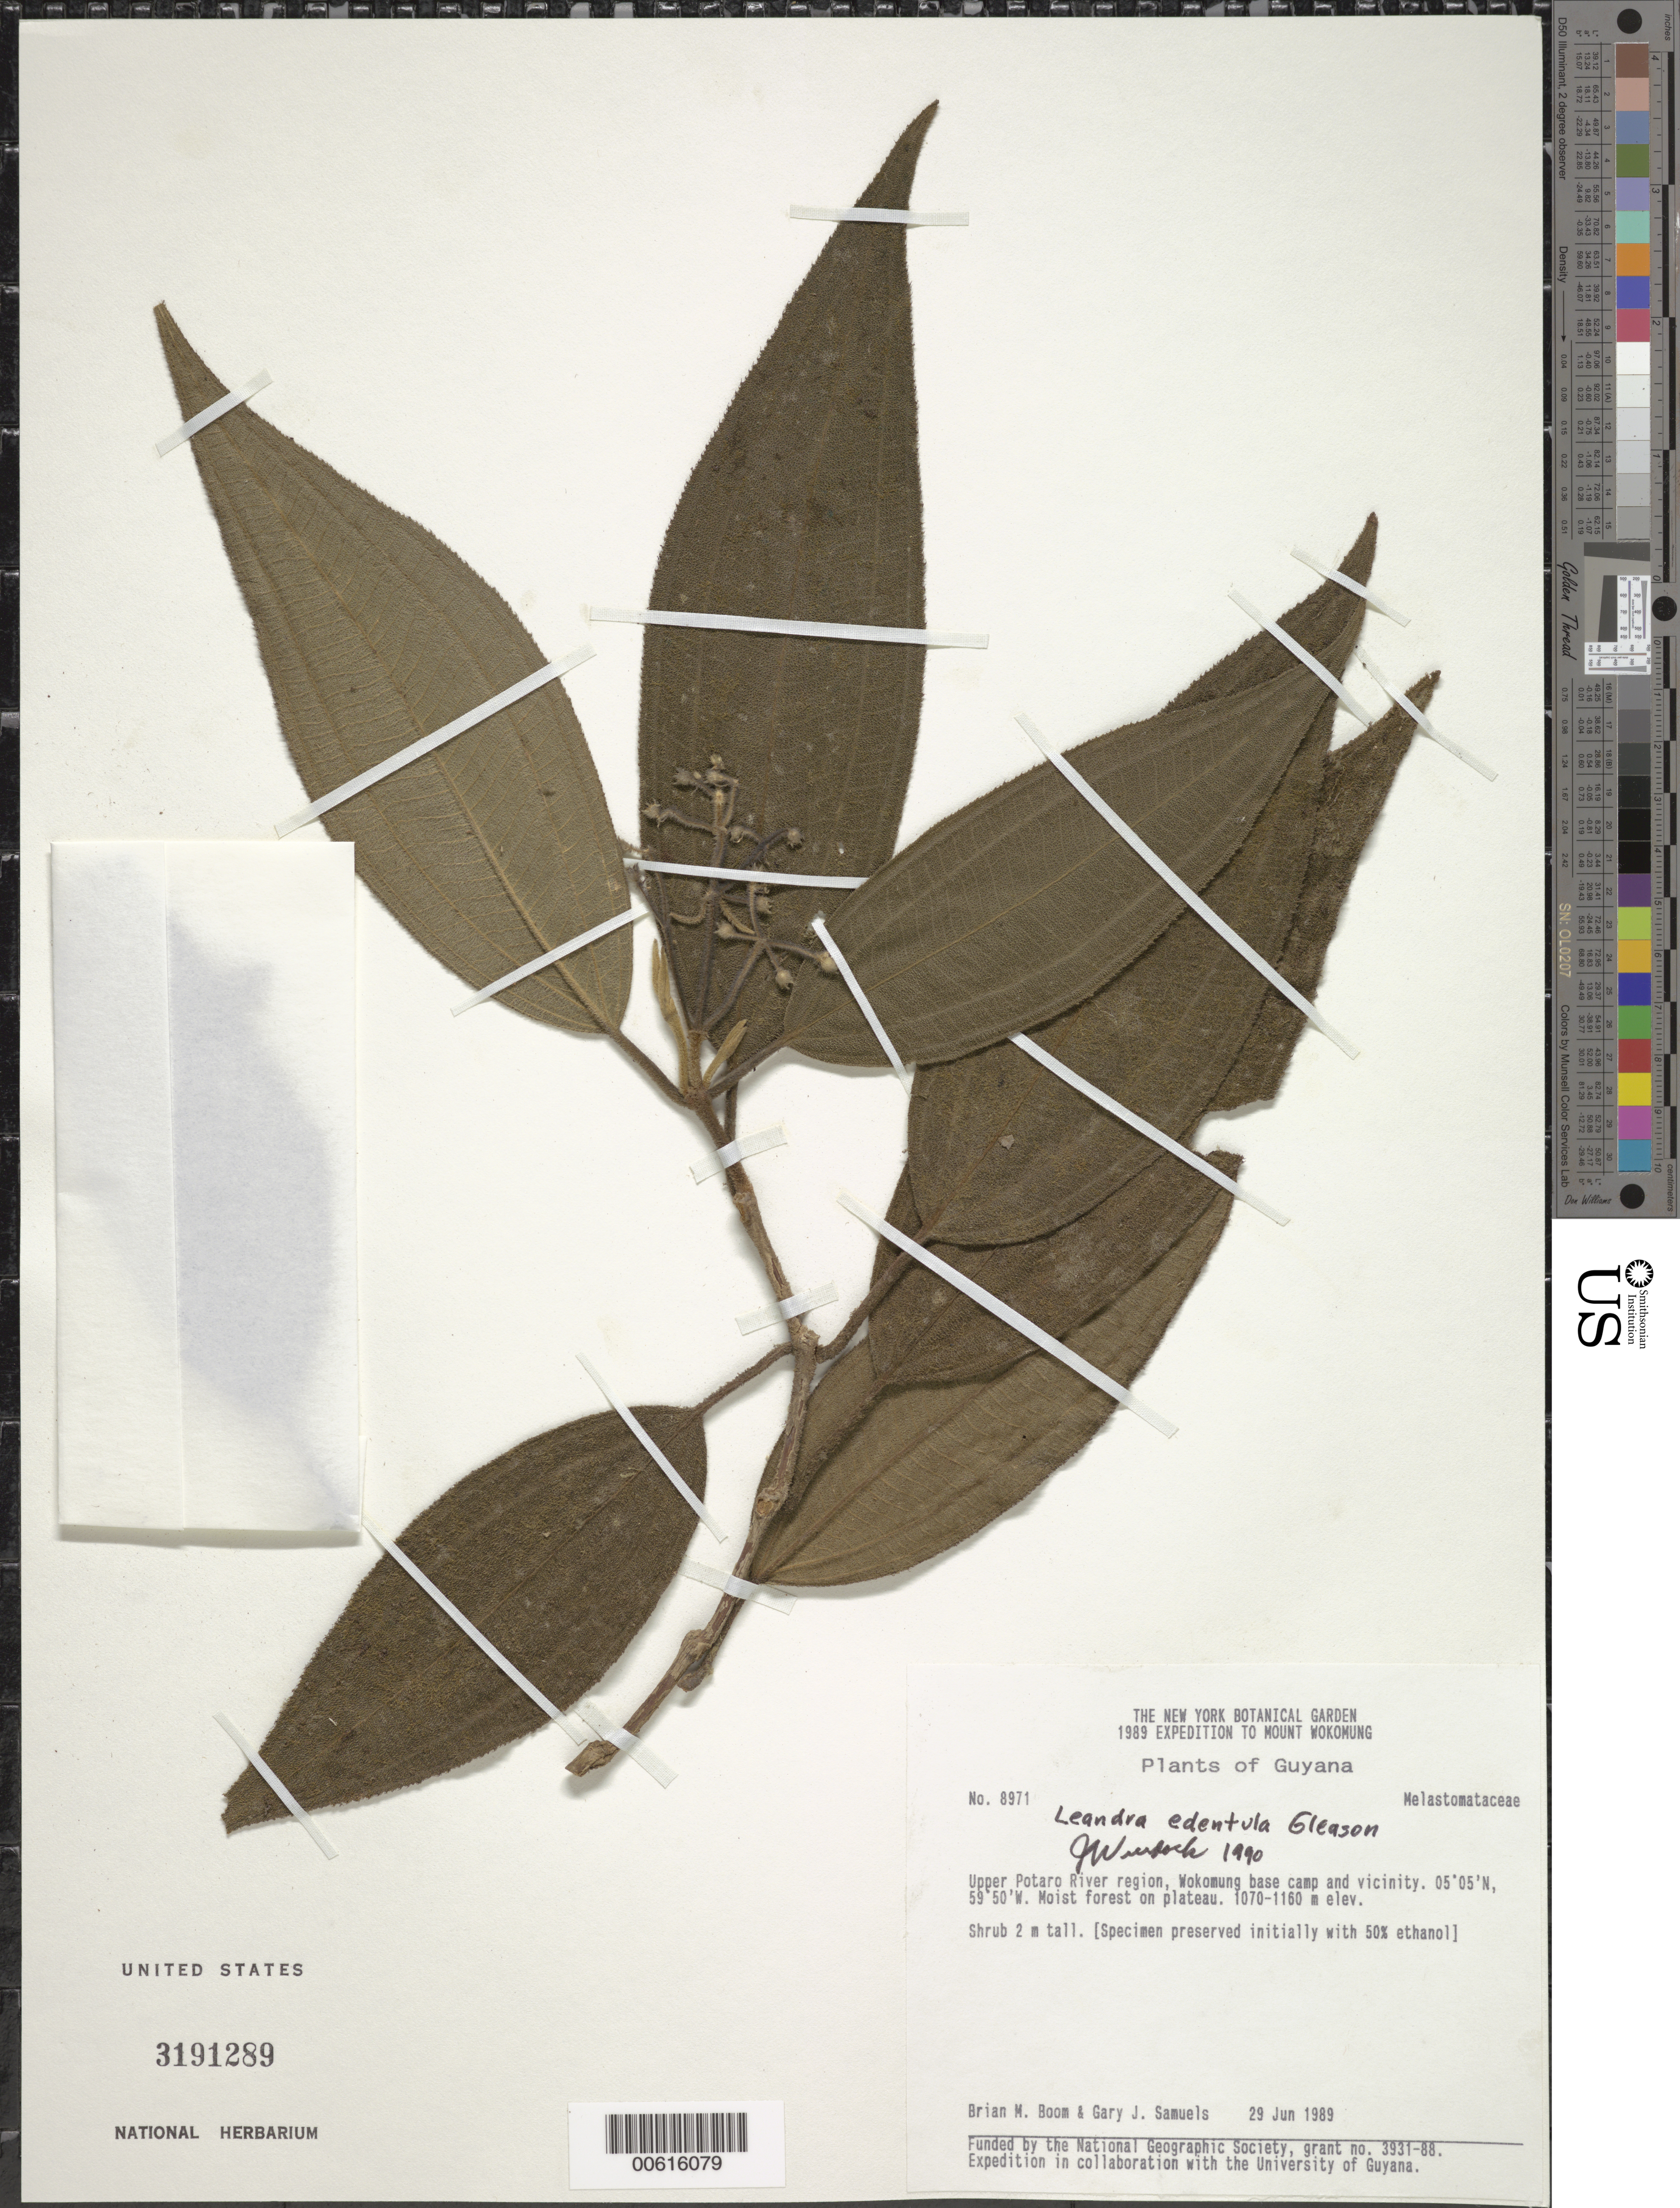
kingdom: Plantae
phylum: Tracheophyta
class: Magnoliopsida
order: Myrtales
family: Melastomataceae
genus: Leandra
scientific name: Leandra edentula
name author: Gleason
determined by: Wurdack, John J., (US), US (UNITED STATES)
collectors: B. M. Boom & G. Samuels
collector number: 8971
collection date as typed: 29-Jun-89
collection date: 1989-06-29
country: Guyana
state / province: Potaro-Siparuni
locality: Wokomung, base camp & vic., upper Potaro River region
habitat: Moist forest on plateau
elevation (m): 1070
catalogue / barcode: US 3191289